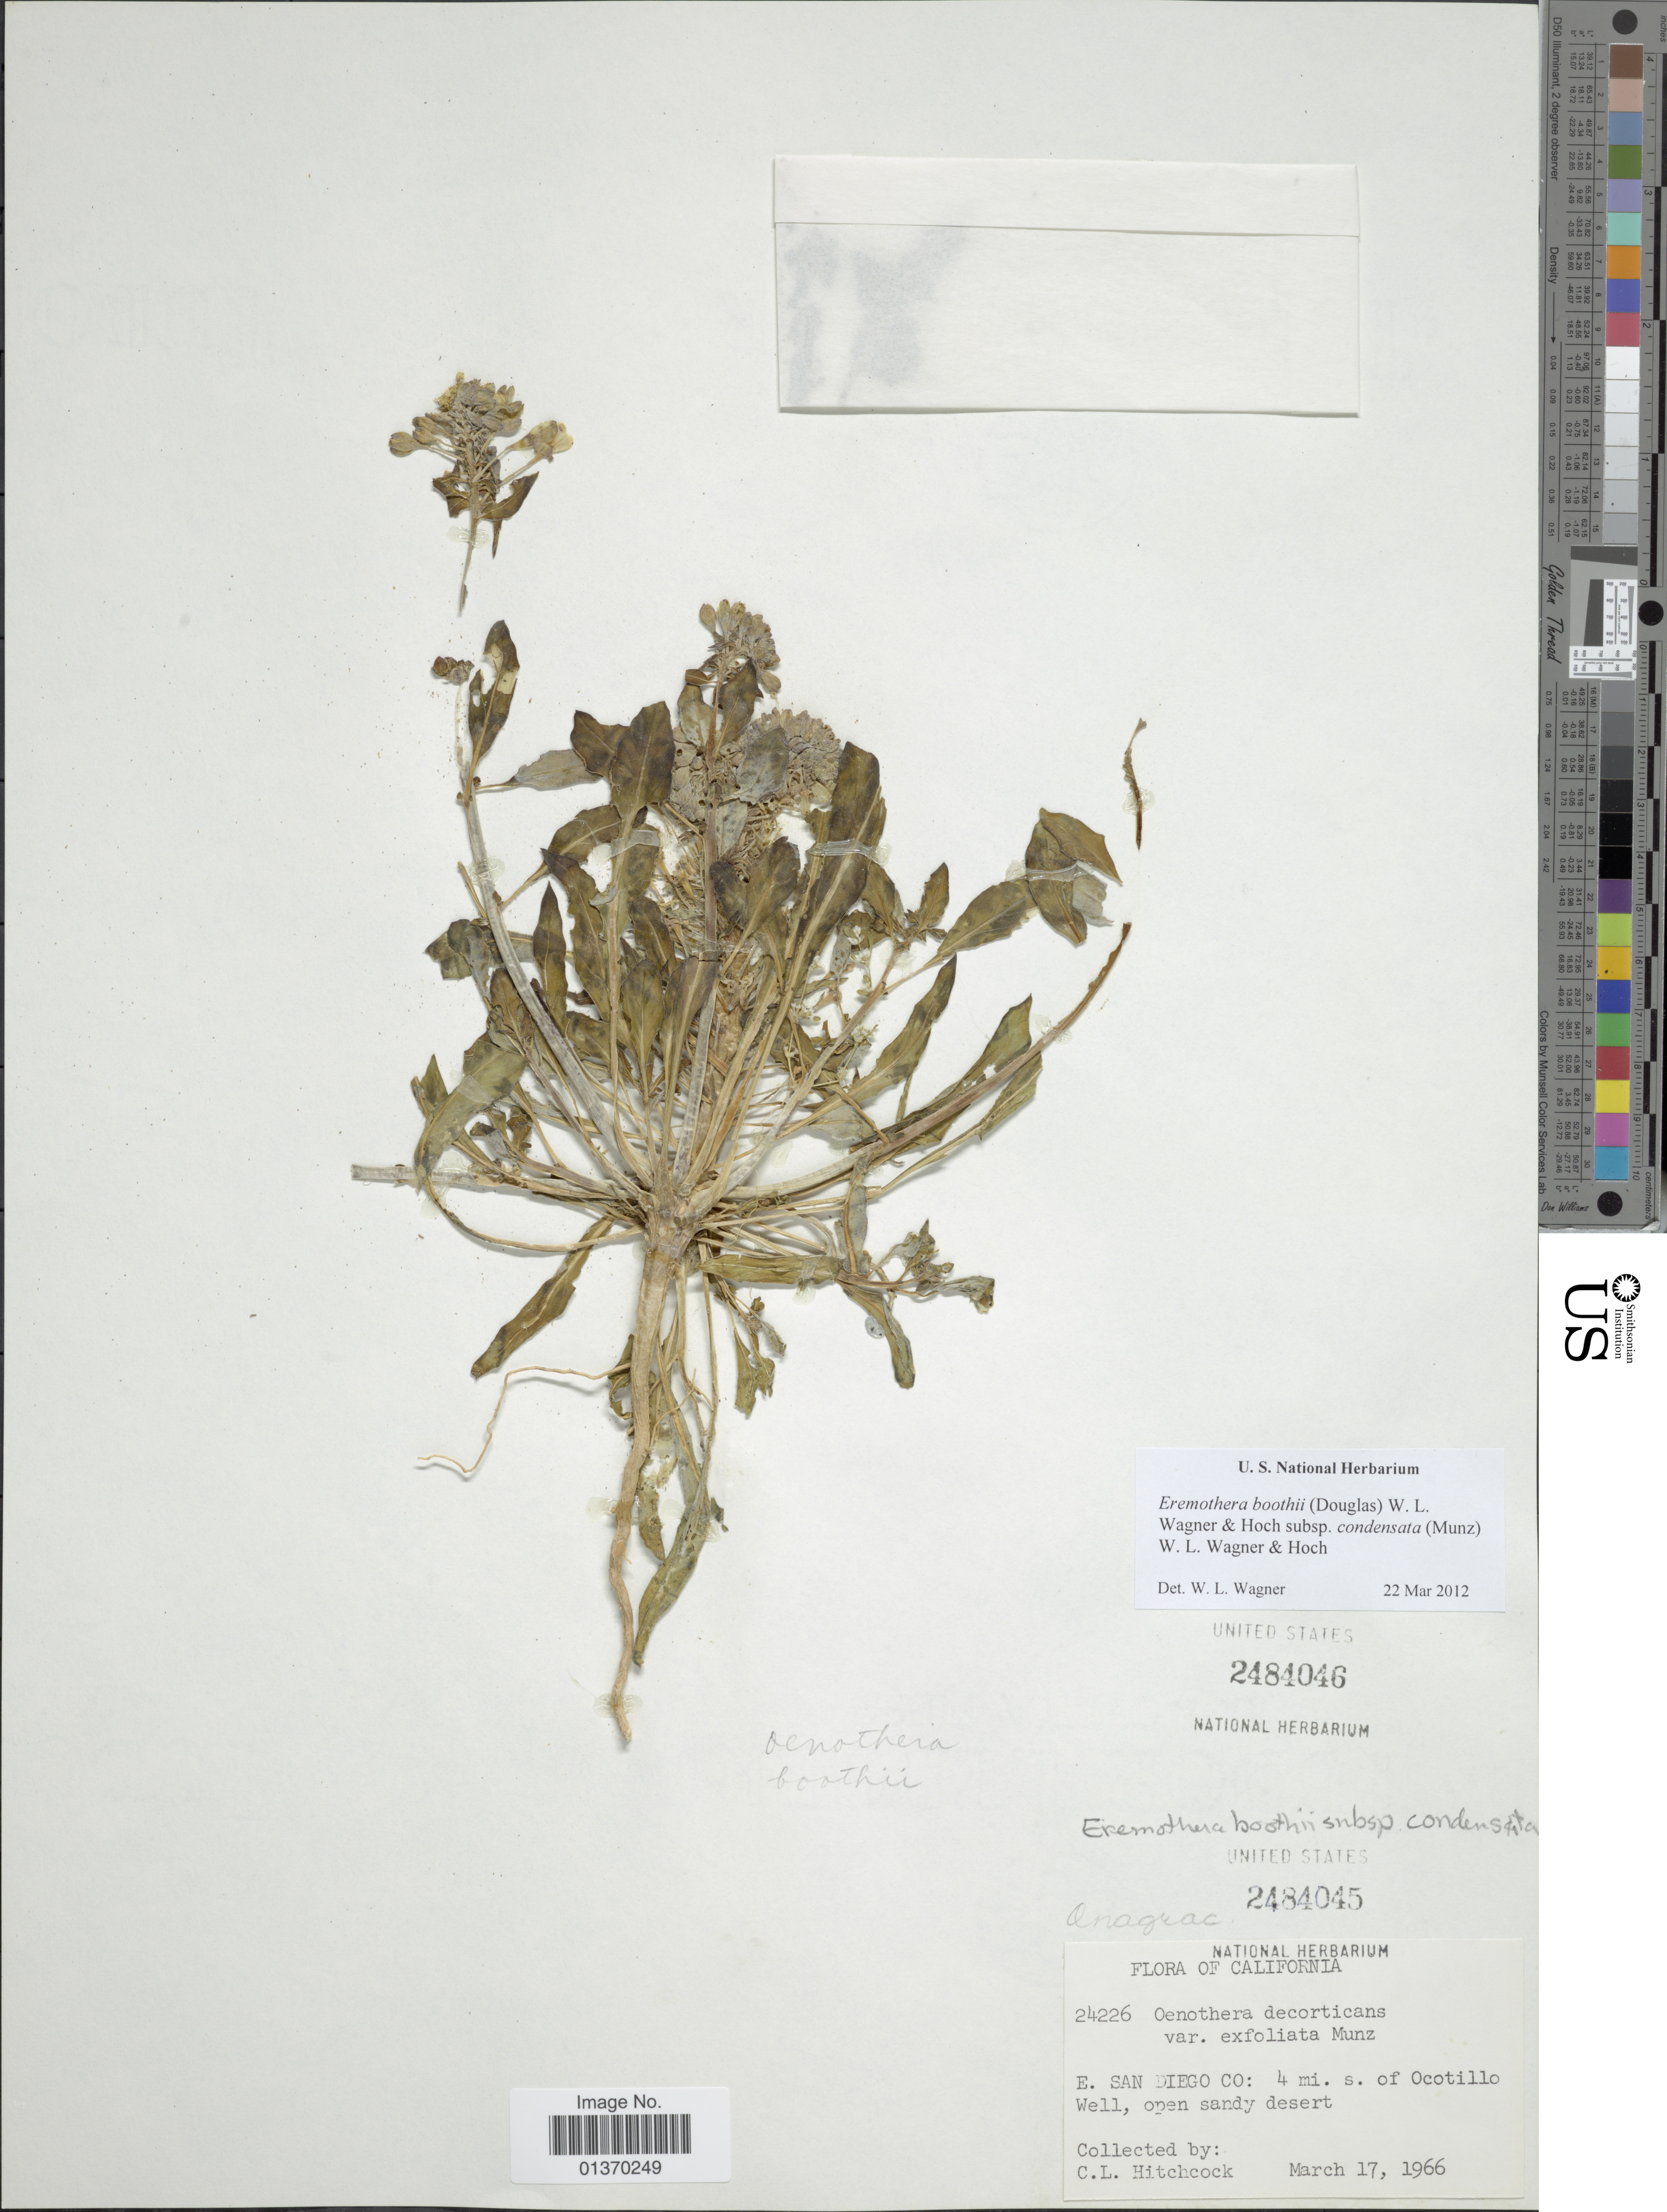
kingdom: Plantae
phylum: Tracheophyta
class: Magnoliopsida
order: Myrtales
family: Onagraceae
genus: Eremothera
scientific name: Eremothera boothii subsp. condensata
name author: (Munz) W.L. Wagner & Hoch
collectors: C. L. Hitchcock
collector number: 24226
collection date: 1966-03-17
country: United States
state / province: California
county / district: San Diego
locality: E. San Diego Co: 4 mi. s. of Ocotillo Well, open sandy desert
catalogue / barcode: US 2484045